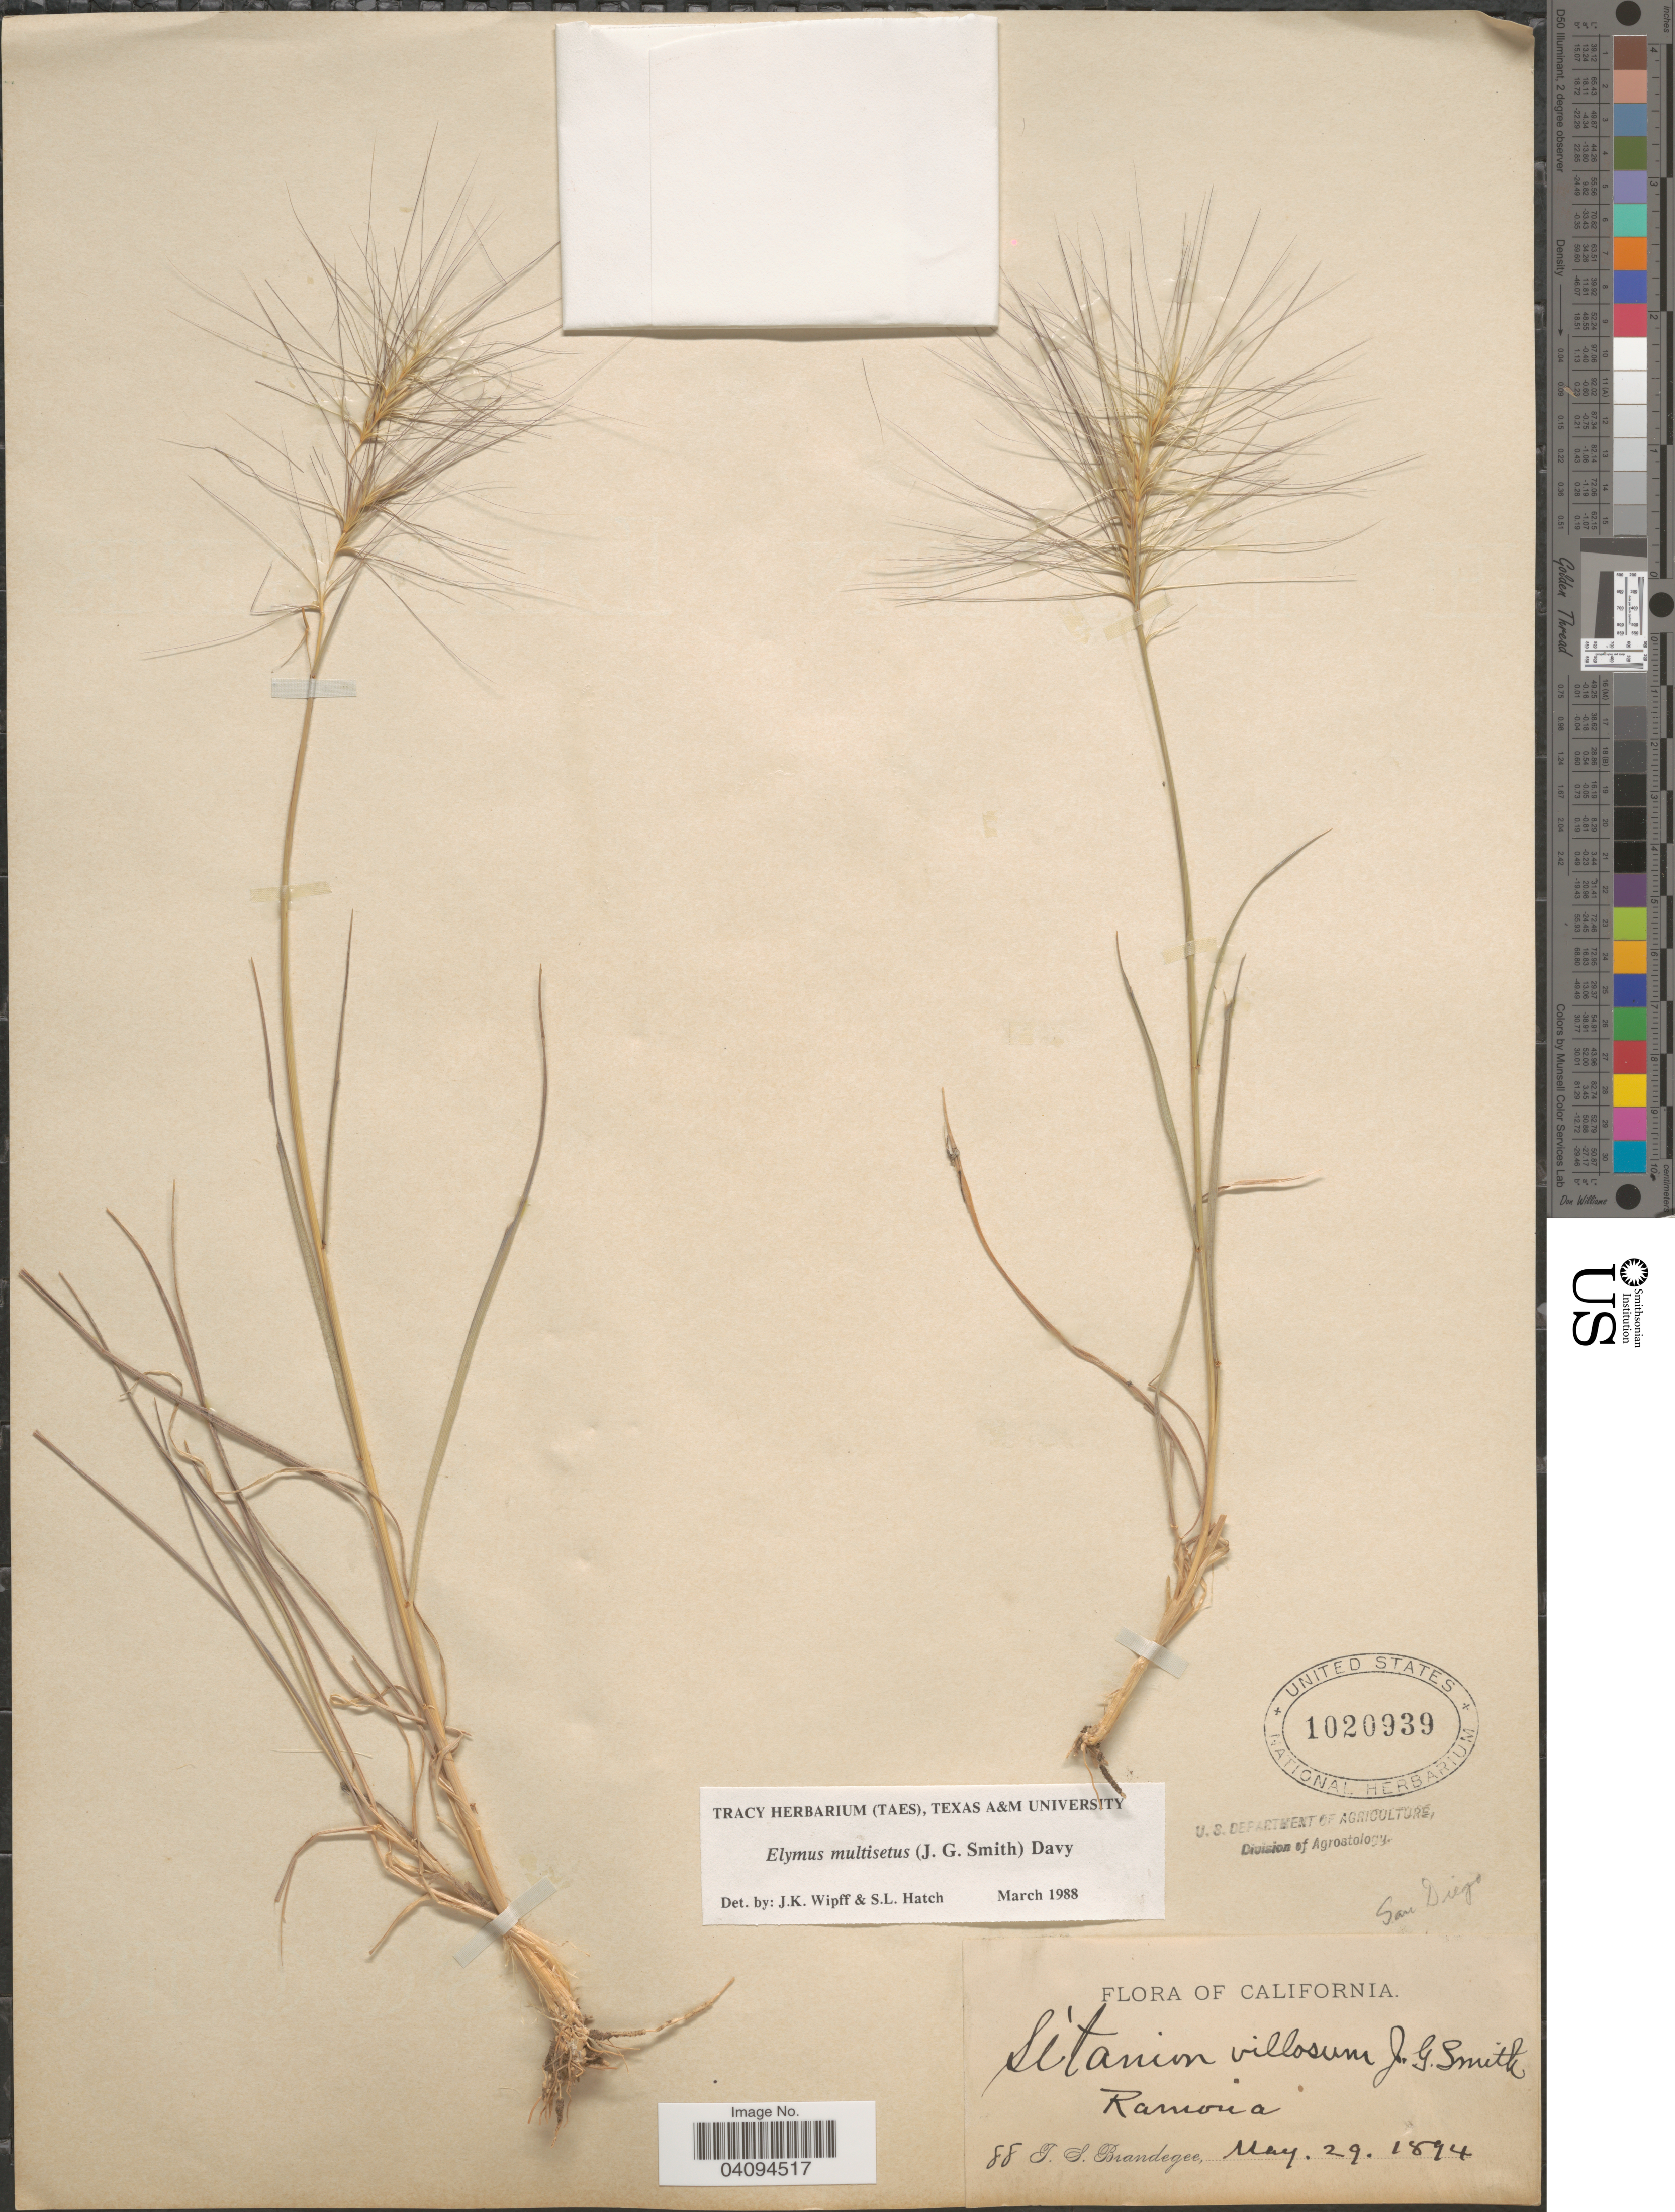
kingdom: Plantae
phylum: Tracheophyta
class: Liliopsida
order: Poales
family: Poaceae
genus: Elymus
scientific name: Elymus multisetus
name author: (J.G. Sm.) Burtt Davy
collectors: T. S. Brandegee (herbarium)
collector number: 88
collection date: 1894-05-29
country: United States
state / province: California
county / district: San Diego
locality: San Diego. Ramona.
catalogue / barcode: US 1020939